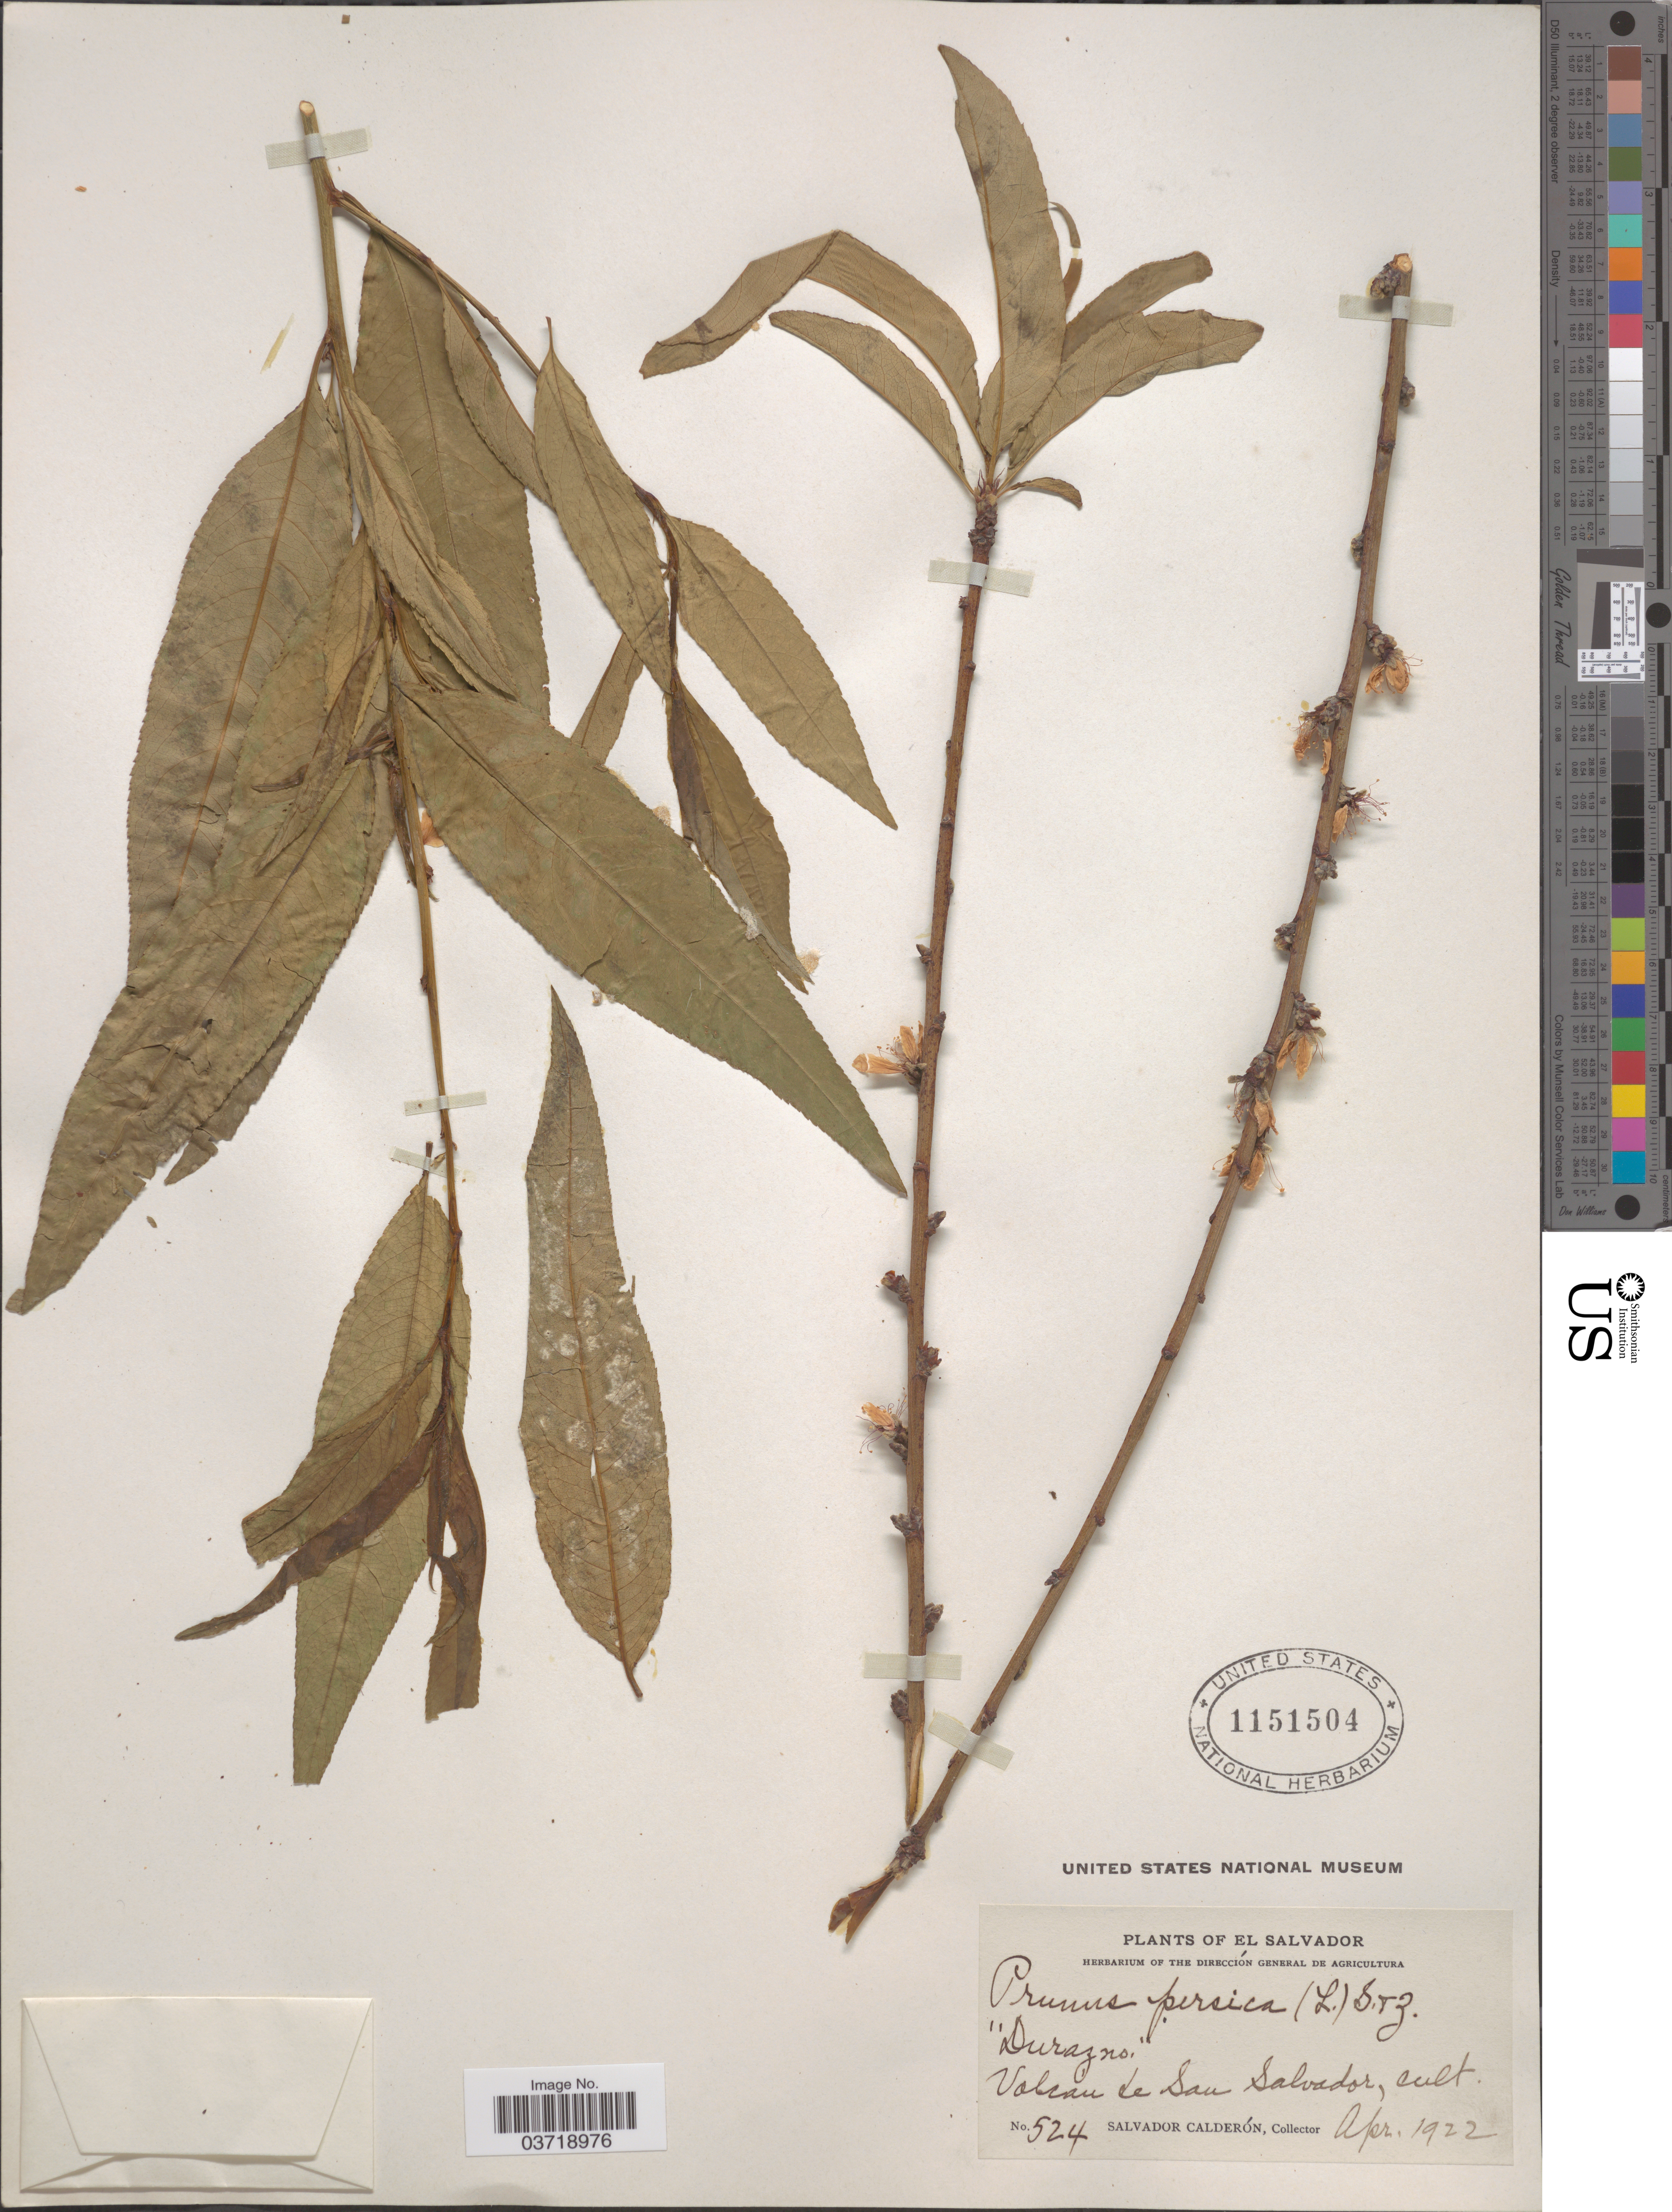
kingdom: Plantae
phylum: Tracheophyta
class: Magnoliopsida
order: Rosales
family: Rosaceae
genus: Prunus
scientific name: Prunus persica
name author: (L.) Batsch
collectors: S. Calderón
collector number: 524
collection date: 1922-04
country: El Salvador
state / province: San Salvador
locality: Volcan de San Salvador.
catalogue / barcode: US 1151504